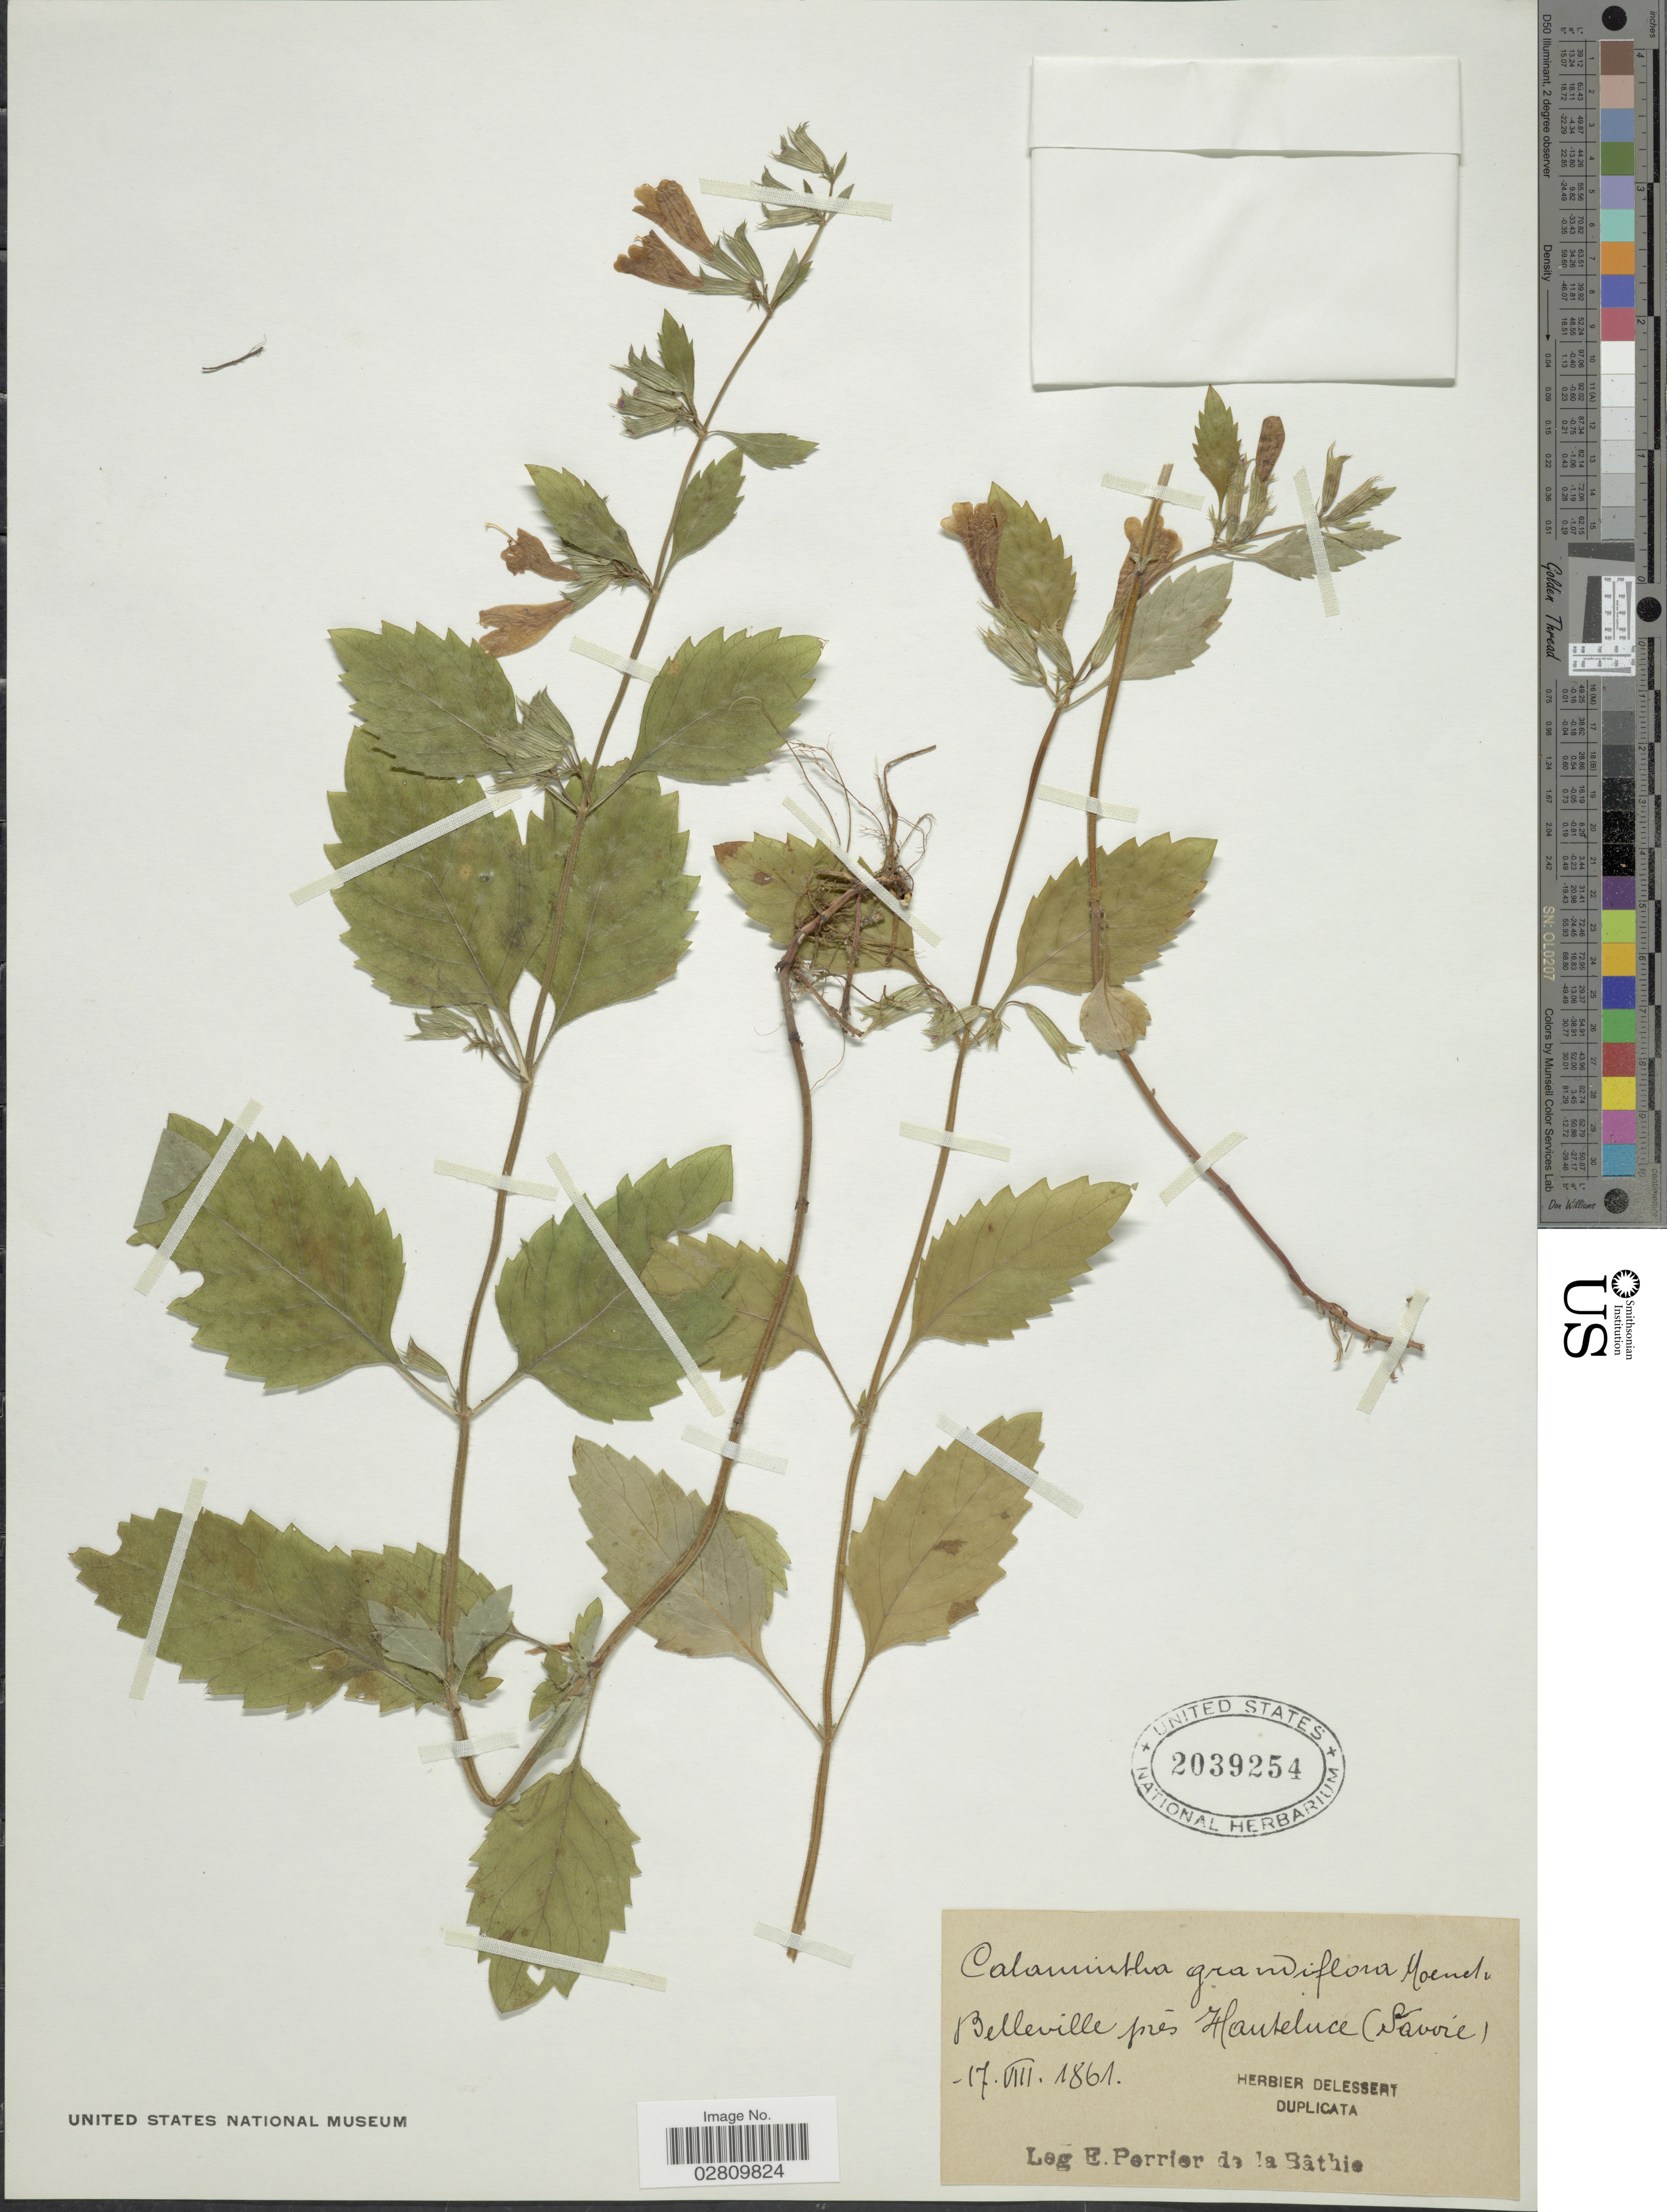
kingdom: Plantae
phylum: Tracheophyta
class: Magnoliopsida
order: Lamiales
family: Lamiaceae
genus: Calamintha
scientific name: Calamintha grandiflora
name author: (L.) Moench.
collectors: E. Perrier de la Bâthie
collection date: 1861-08-17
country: France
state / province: Auvergne-Rhône-Alpes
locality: Belleville prés Hauteluce (Savoie).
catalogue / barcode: US 2039254